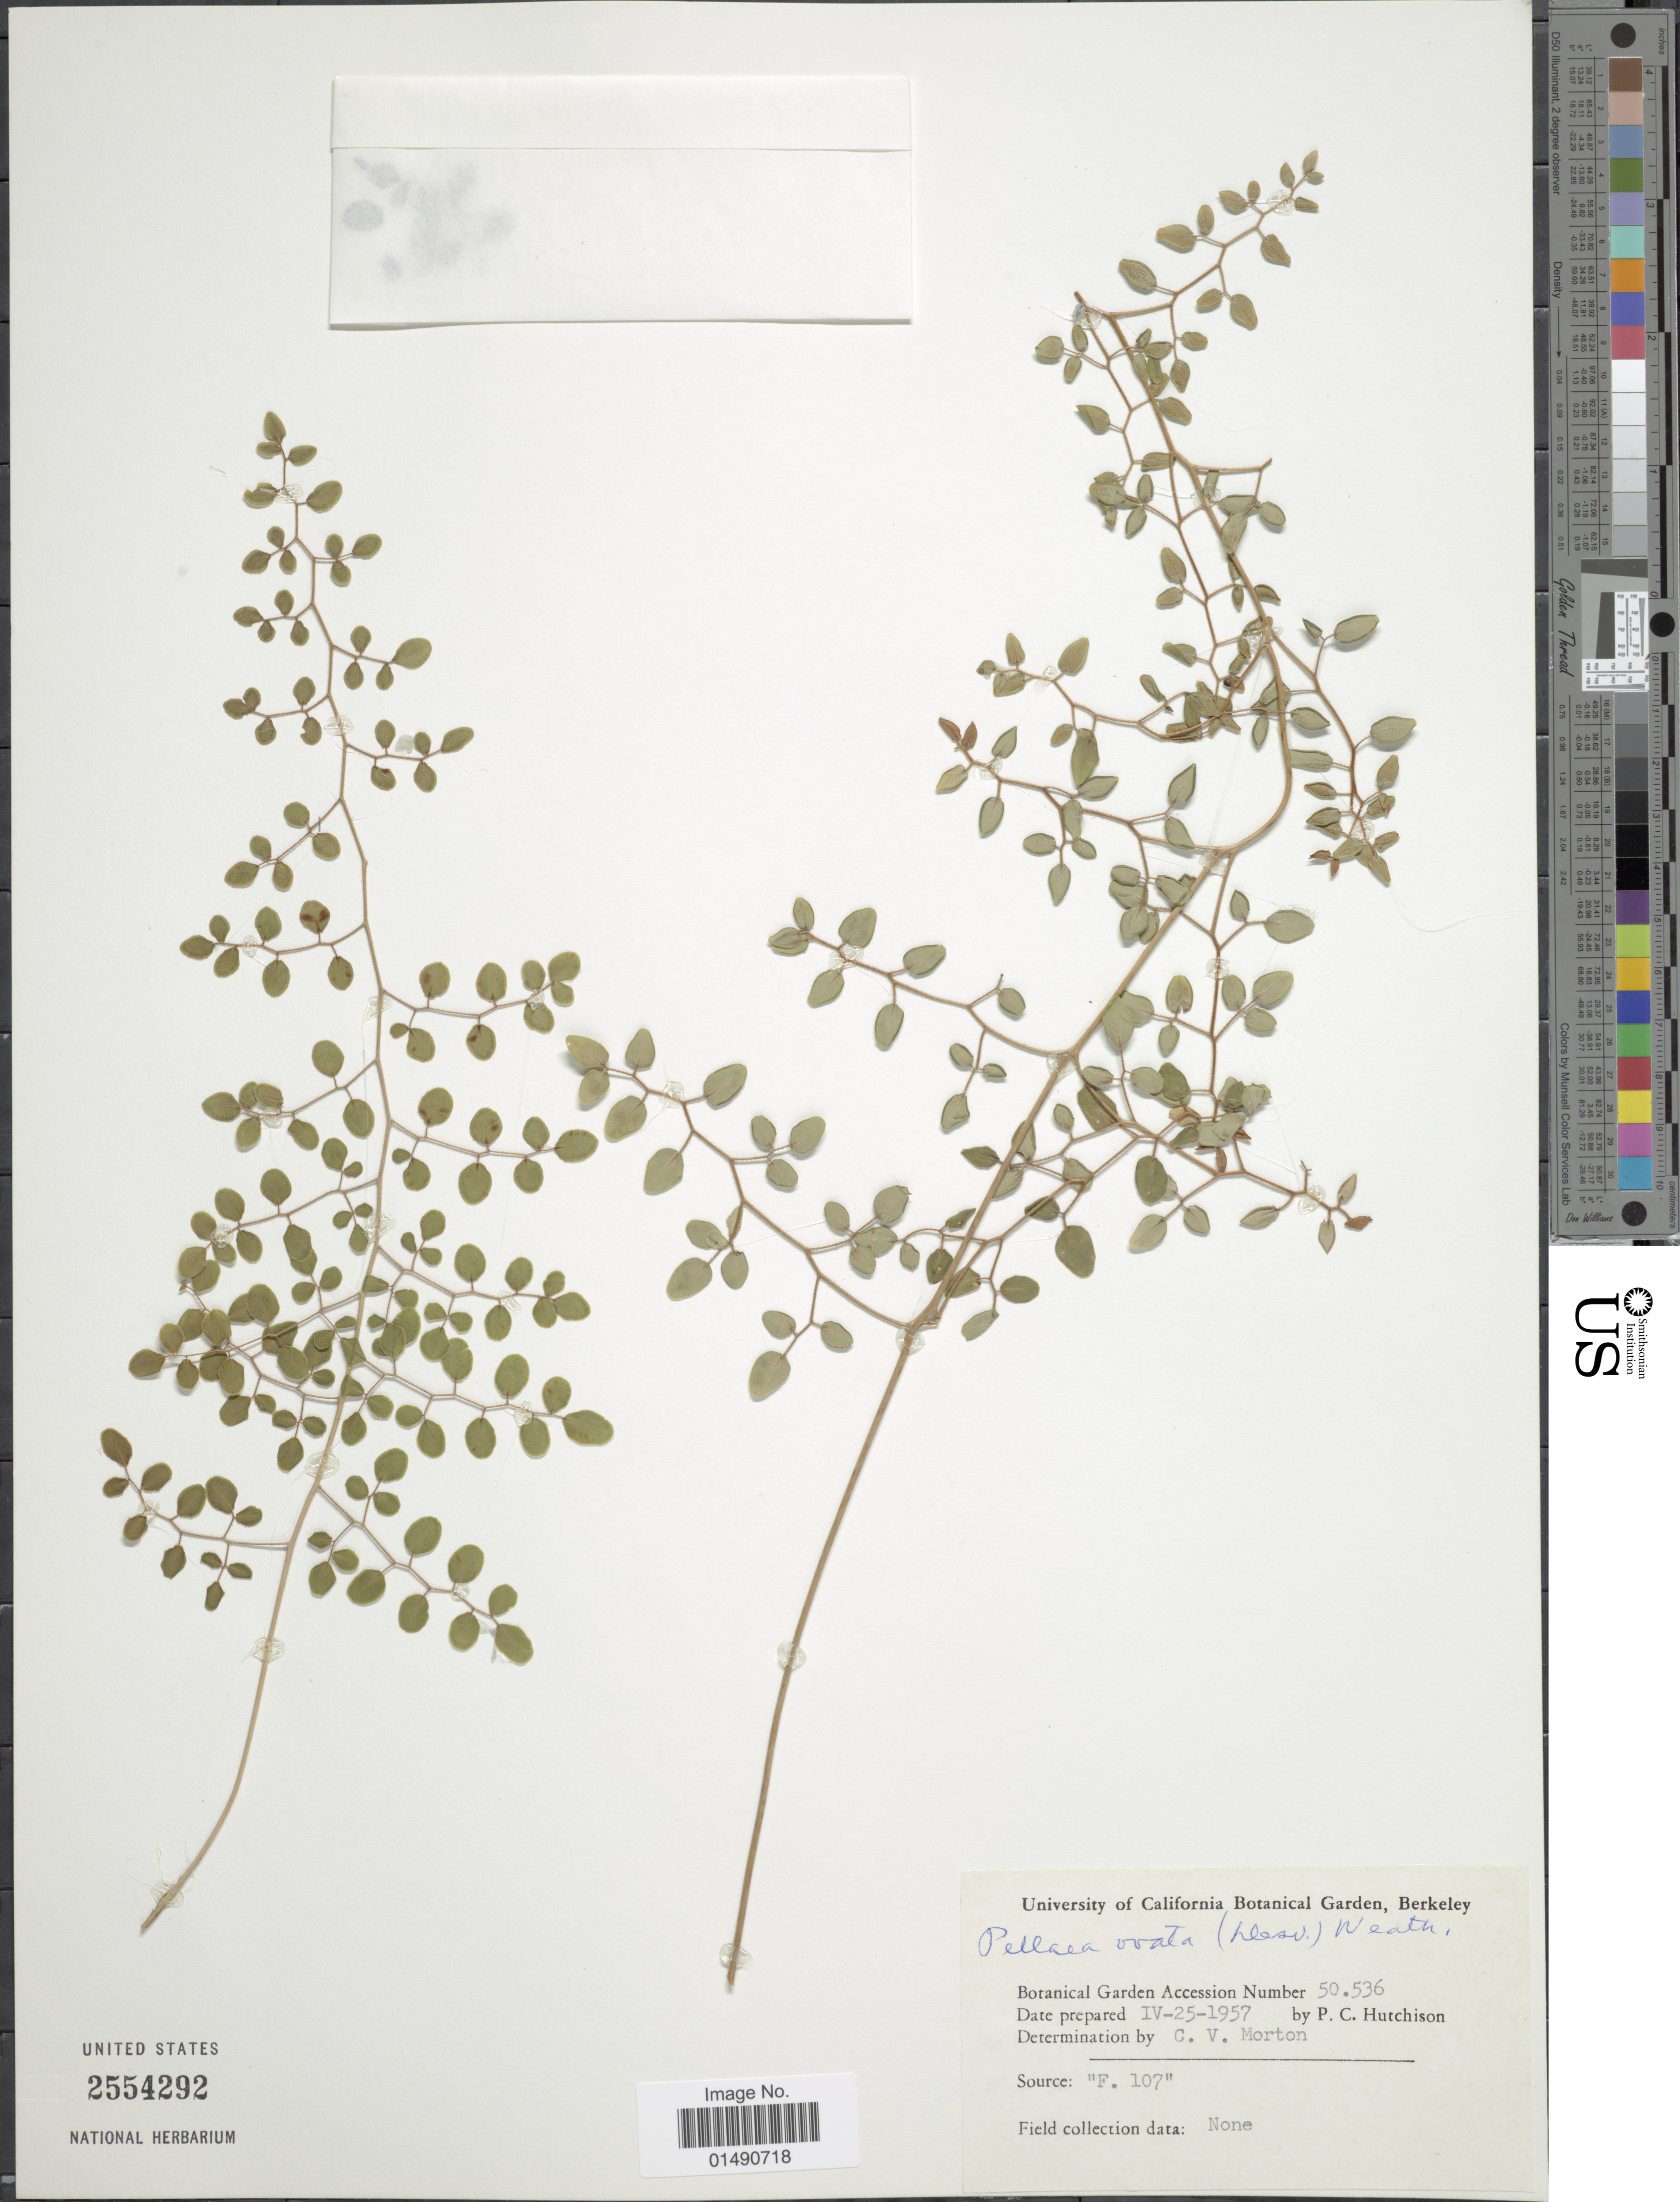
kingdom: Plantae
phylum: Tracheophyta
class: Polypodiopsida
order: Polypodiales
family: Pteridaceae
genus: Pellaea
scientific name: Pellaea ovata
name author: (Desv.) Weath.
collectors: P. C. Hutchison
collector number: Botanical Garden Accession Number 50536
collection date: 1957-04-25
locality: Source: "F. 107", Botanical Garden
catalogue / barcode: US 2554292